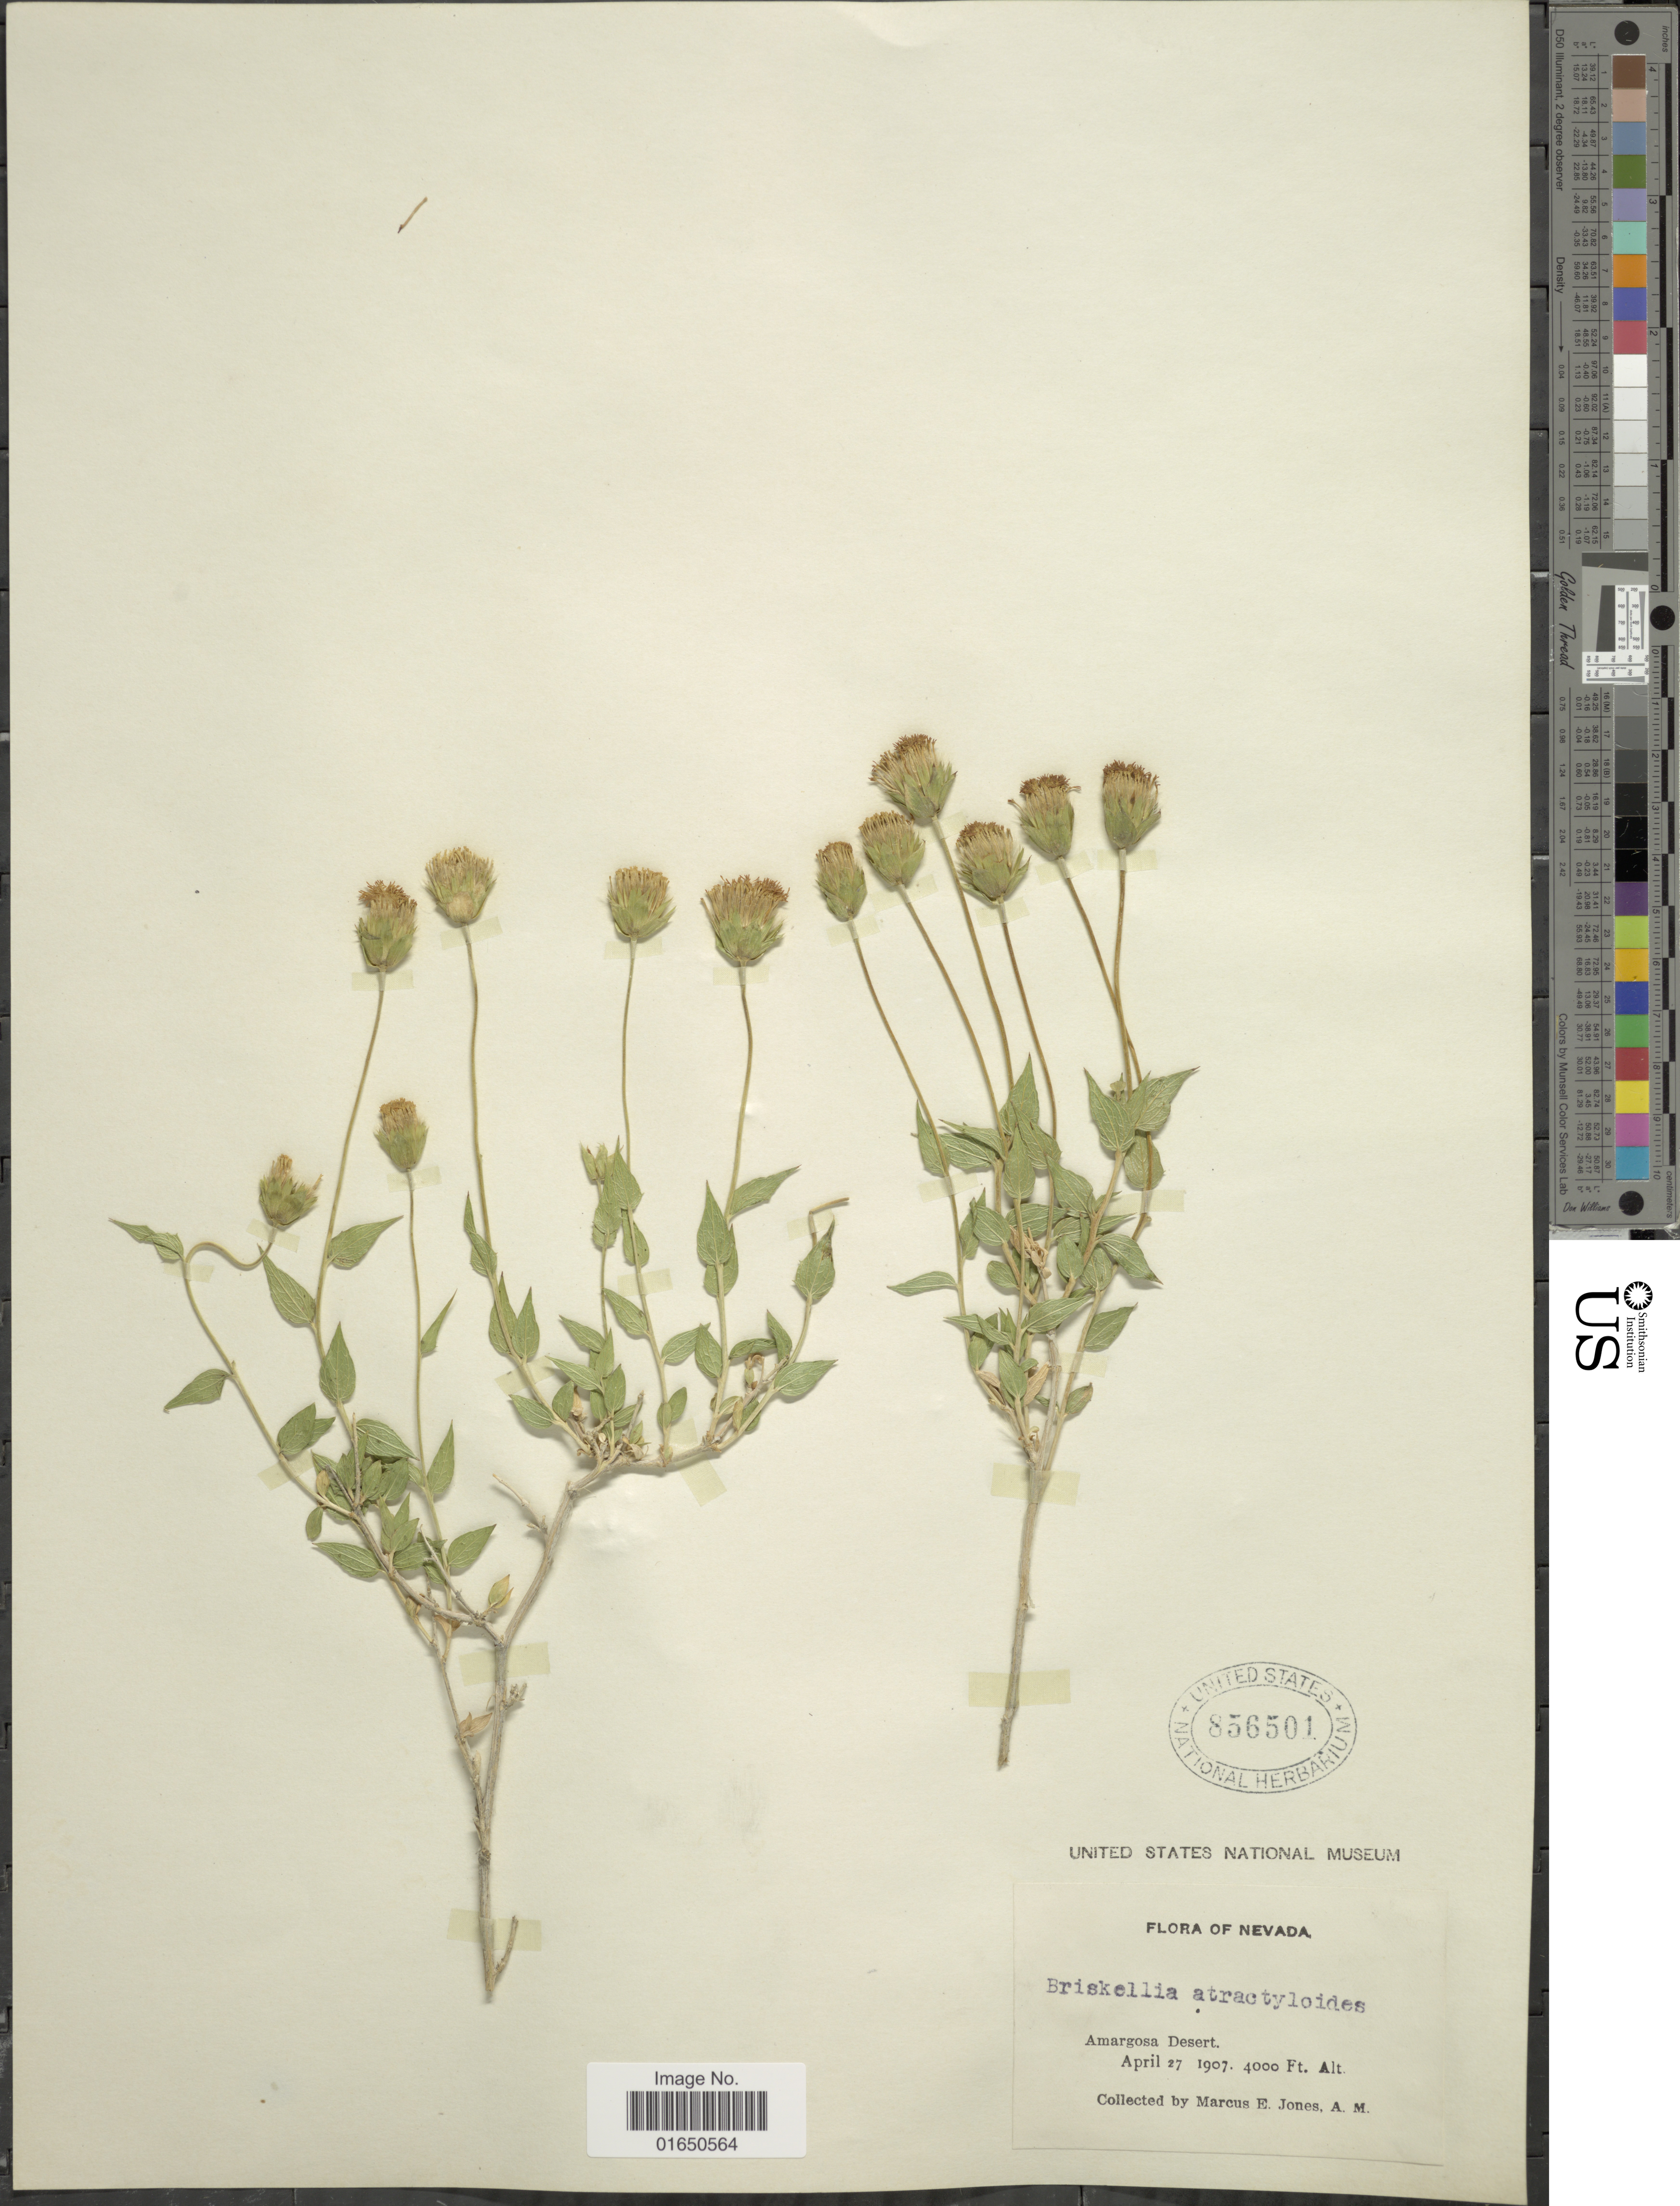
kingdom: Plantae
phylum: Tracheophyta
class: Magnoliopsida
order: Asterales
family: Asteraceae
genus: Brickellia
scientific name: Brickellia atractyloides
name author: A. Gray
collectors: M. E. Jones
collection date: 1907-04-27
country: United States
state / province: Nevada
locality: Amargosa Desert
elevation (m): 1219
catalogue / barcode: US 856501